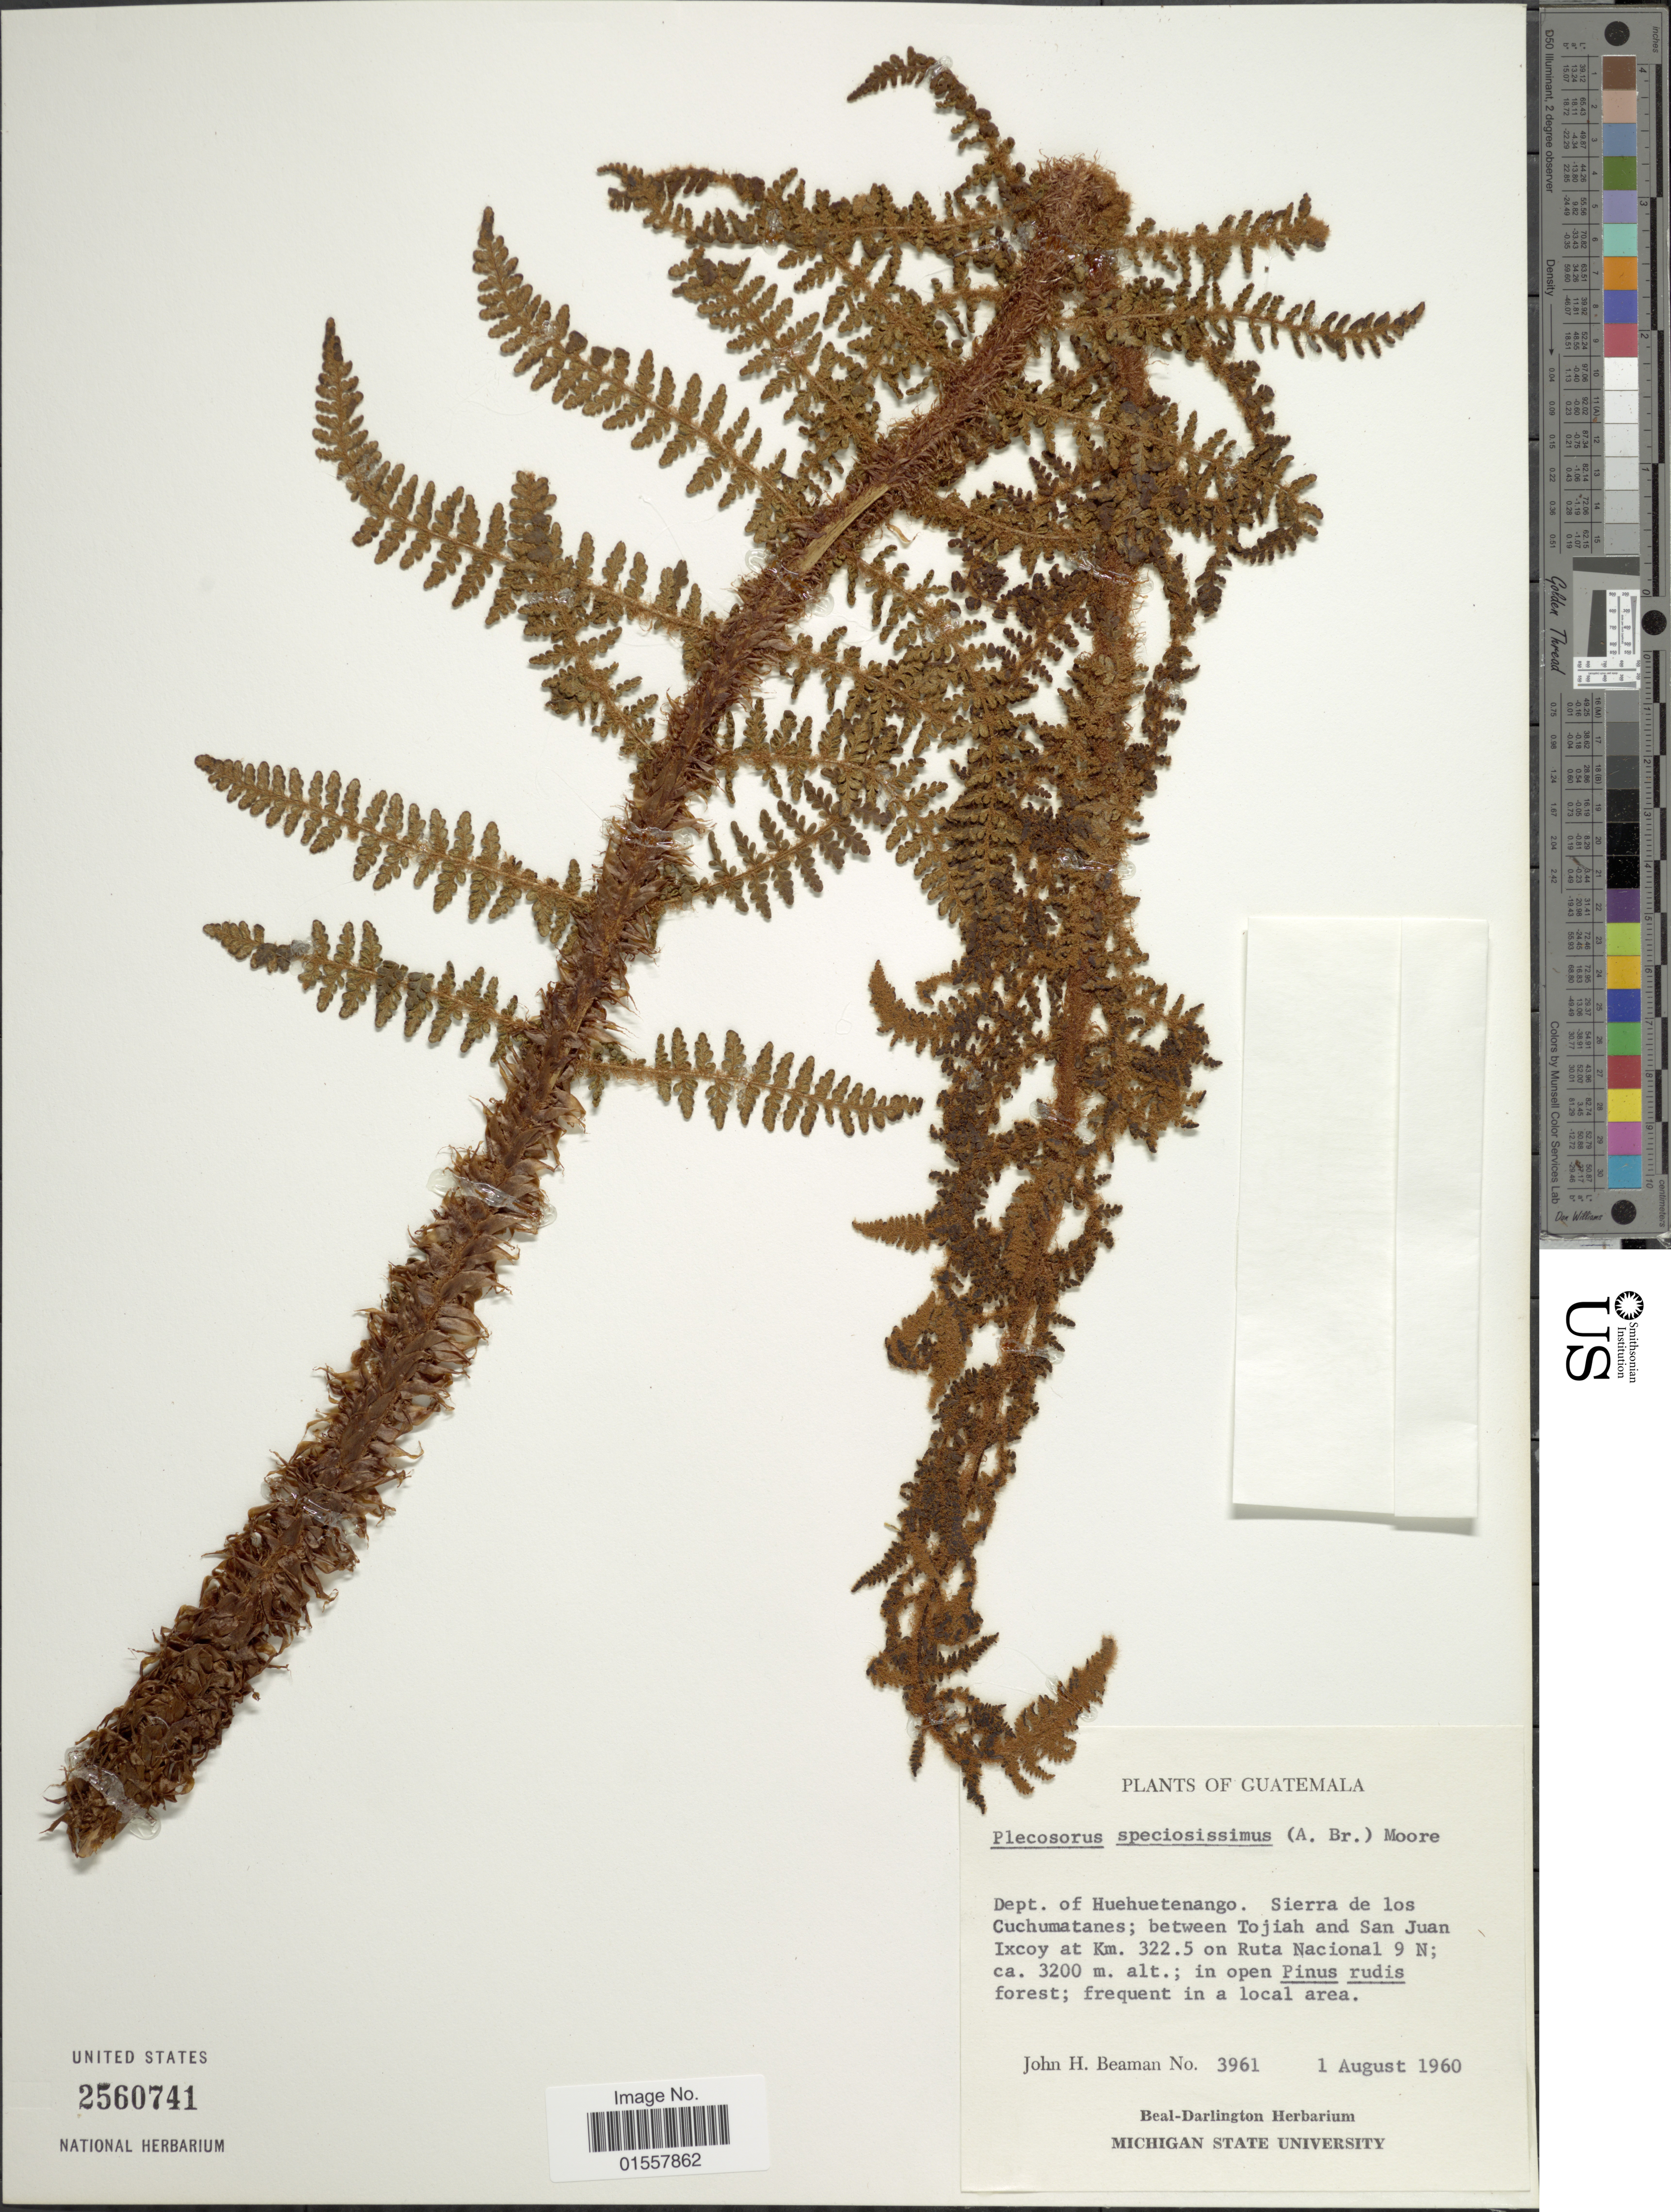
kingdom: Plantae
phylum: Tracheophyta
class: Polypodiopsida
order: Polypodiales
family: Dryopteridaceae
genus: Polystichum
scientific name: Polystichum speciosissimum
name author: (A. Braun ex Kunze) Copel.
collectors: J. H. Beaman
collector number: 3961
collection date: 1960-08-01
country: Guatemala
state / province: Huehuetenango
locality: Dept. of Huehuetenango, Sierra de los Cuchumatanes; between Tojiah and San Juan Ixcoy at Km. 322.5 on Ruta NAcional 9N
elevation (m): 3200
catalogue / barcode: US 2560741